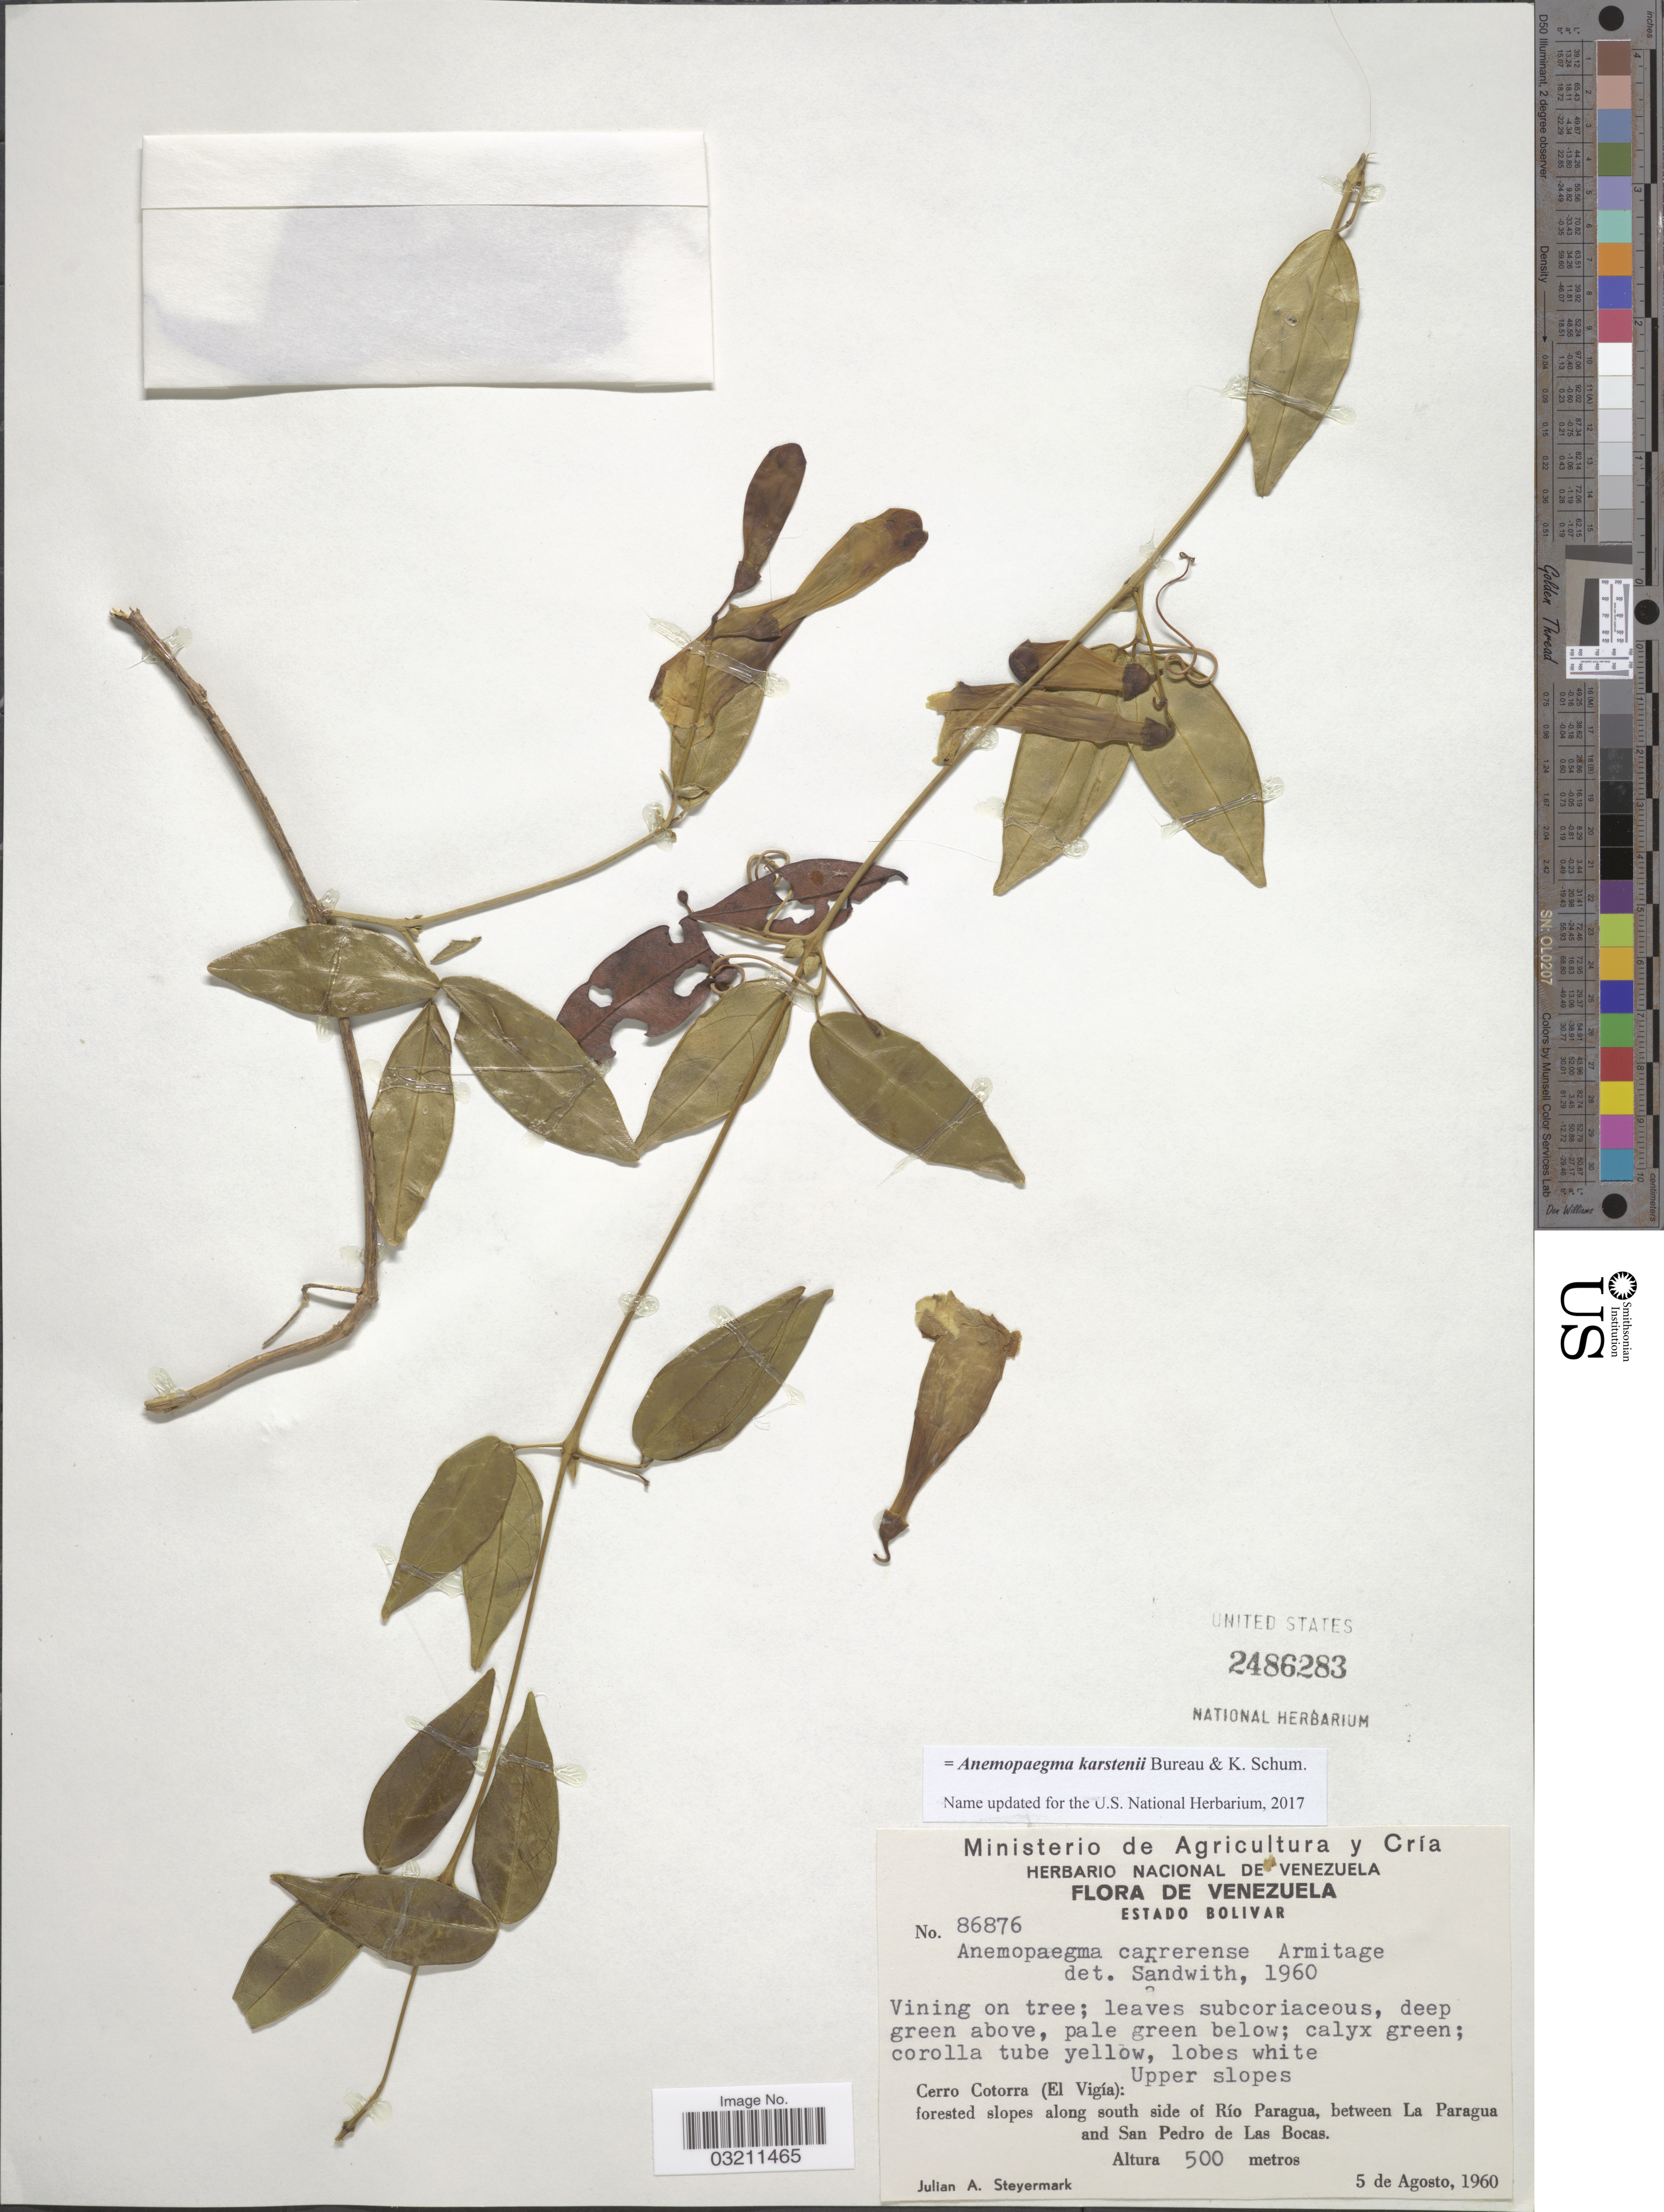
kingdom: Plantae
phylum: Tracheophyta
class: Magnoliopsida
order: Lamiales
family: Bignoniaceae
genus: Anemopaegma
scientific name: Anemopaegma karstenii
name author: Bureau & K. Schum.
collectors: J. Steyermark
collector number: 86876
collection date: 1960-08-05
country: Venezuela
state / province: Bolivar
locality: Cerro Cotorra (El Vigía): forested slopes along south side of Río Paragua, between La Paragua and San Pedro de Las Bocas.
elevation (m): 500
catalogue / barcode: US 2486283